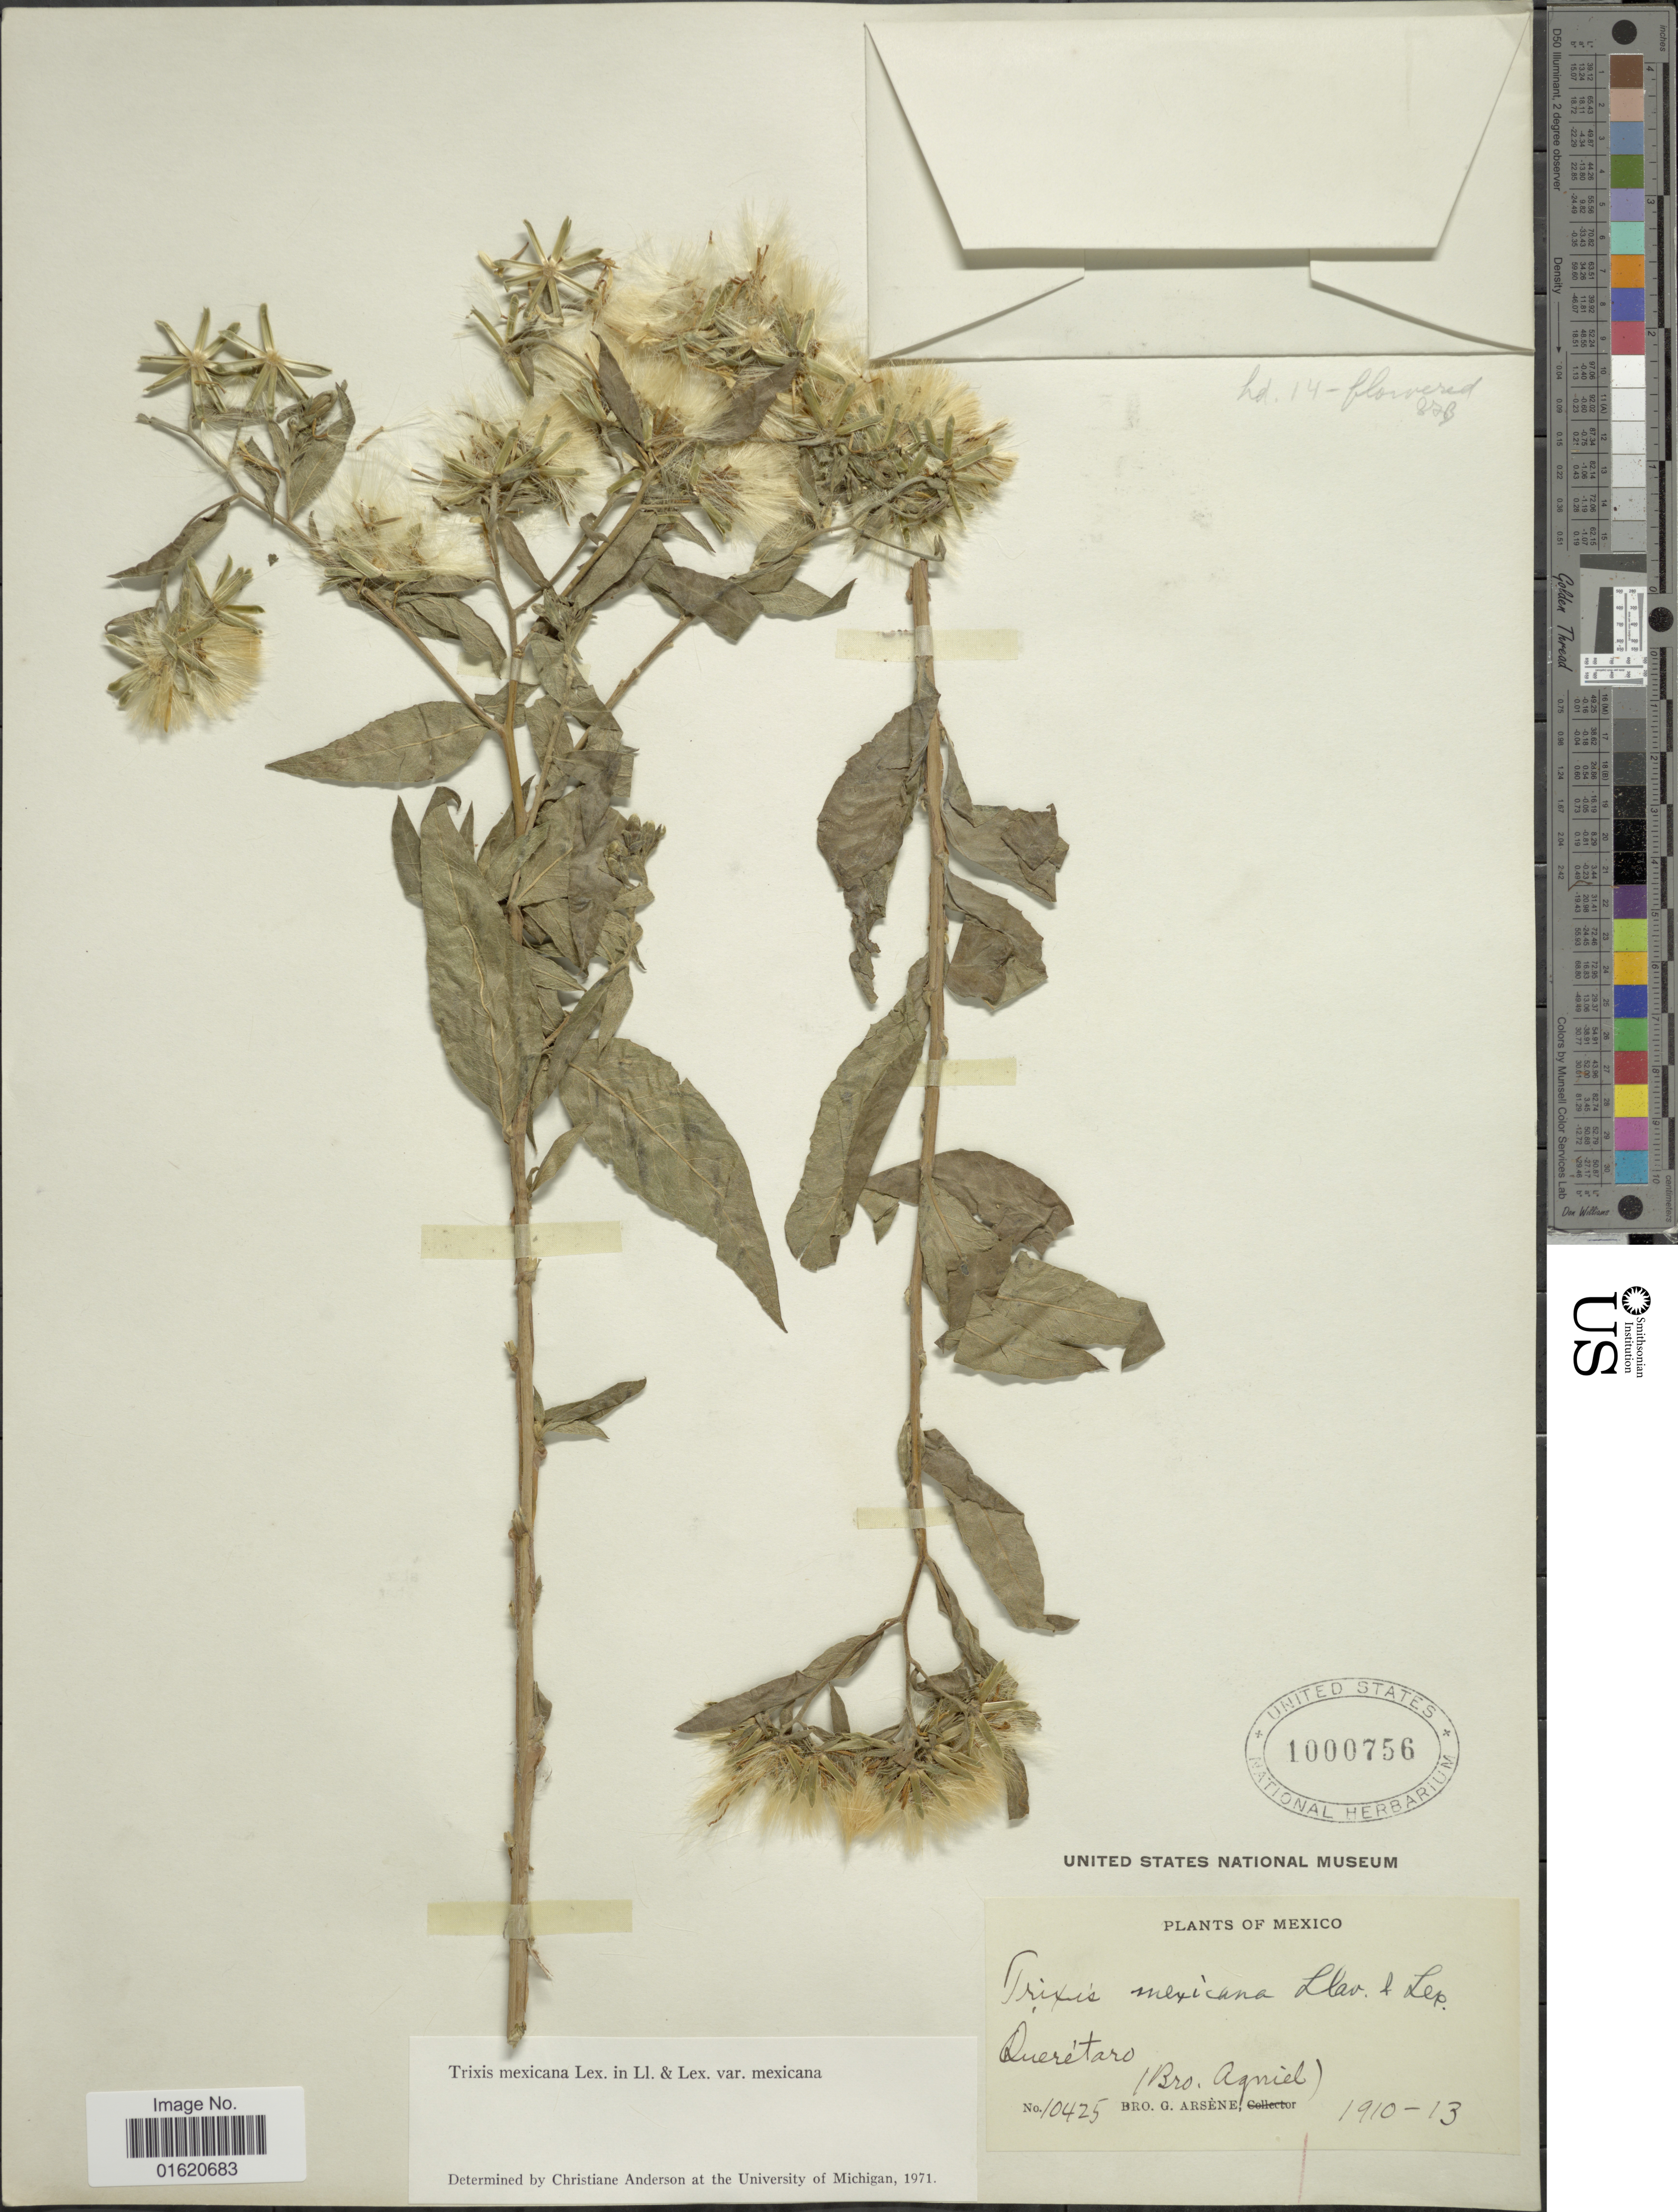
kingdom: Plantae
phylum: Tracheophyta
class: Magnoliopsida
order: Asterales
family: Asteraceae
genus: Trixis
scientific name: Trixis mexicana var. mexicana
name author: Lex.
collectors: Bro. Agniel & Bro. G. Arsène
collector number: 10425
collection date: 1910/1913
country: Mexico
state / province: Querétaro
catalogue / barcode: US 1000756